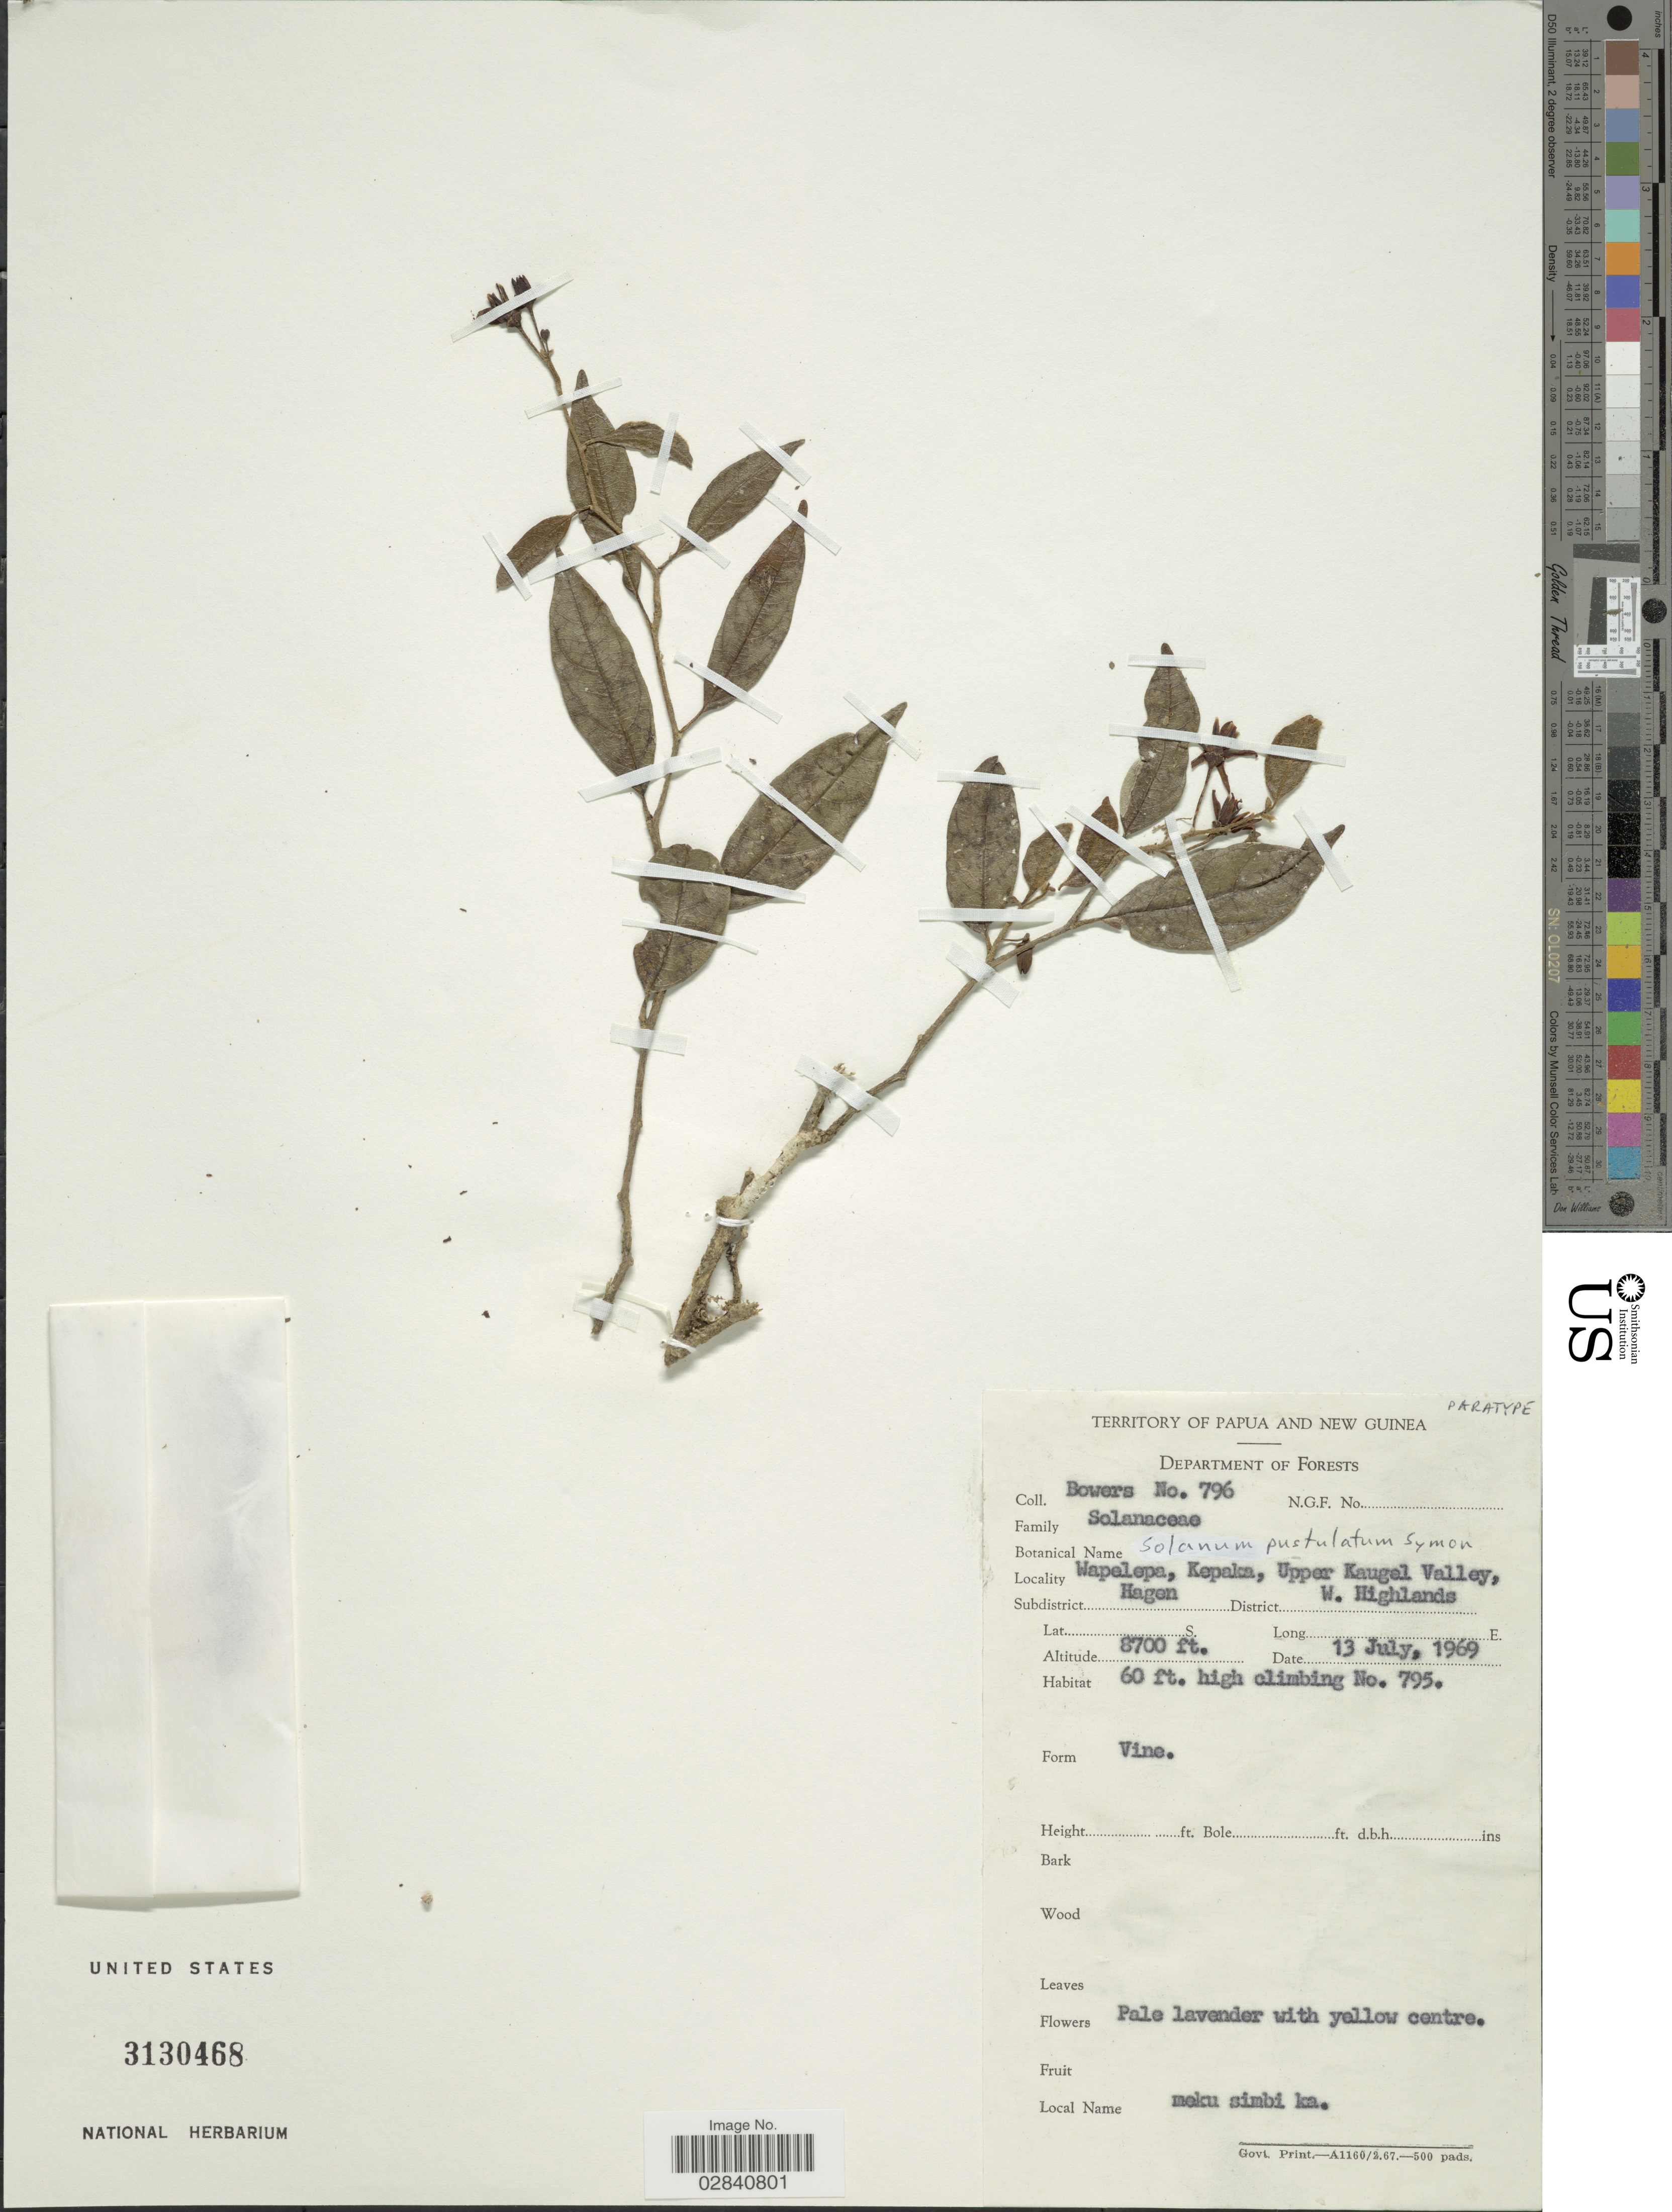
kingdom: Plantae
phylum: Tracheophyta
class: Magnoliopsida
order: Solanales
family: Solanaceae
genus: Lycianthes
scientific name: Lycianthes bambusarum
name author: (Bitter) Bitter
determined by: Knapp, S. D.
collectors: -. Bowers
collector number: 796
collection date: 1969-07-13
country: Papua New Guinea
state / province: Western Highlands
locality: New Guinea. Wapelepa, Kepaka, Upper Kaugel Valley, Subdistrict Hagen, District W. Highlands.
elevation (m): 2652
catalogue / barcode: US 3130468